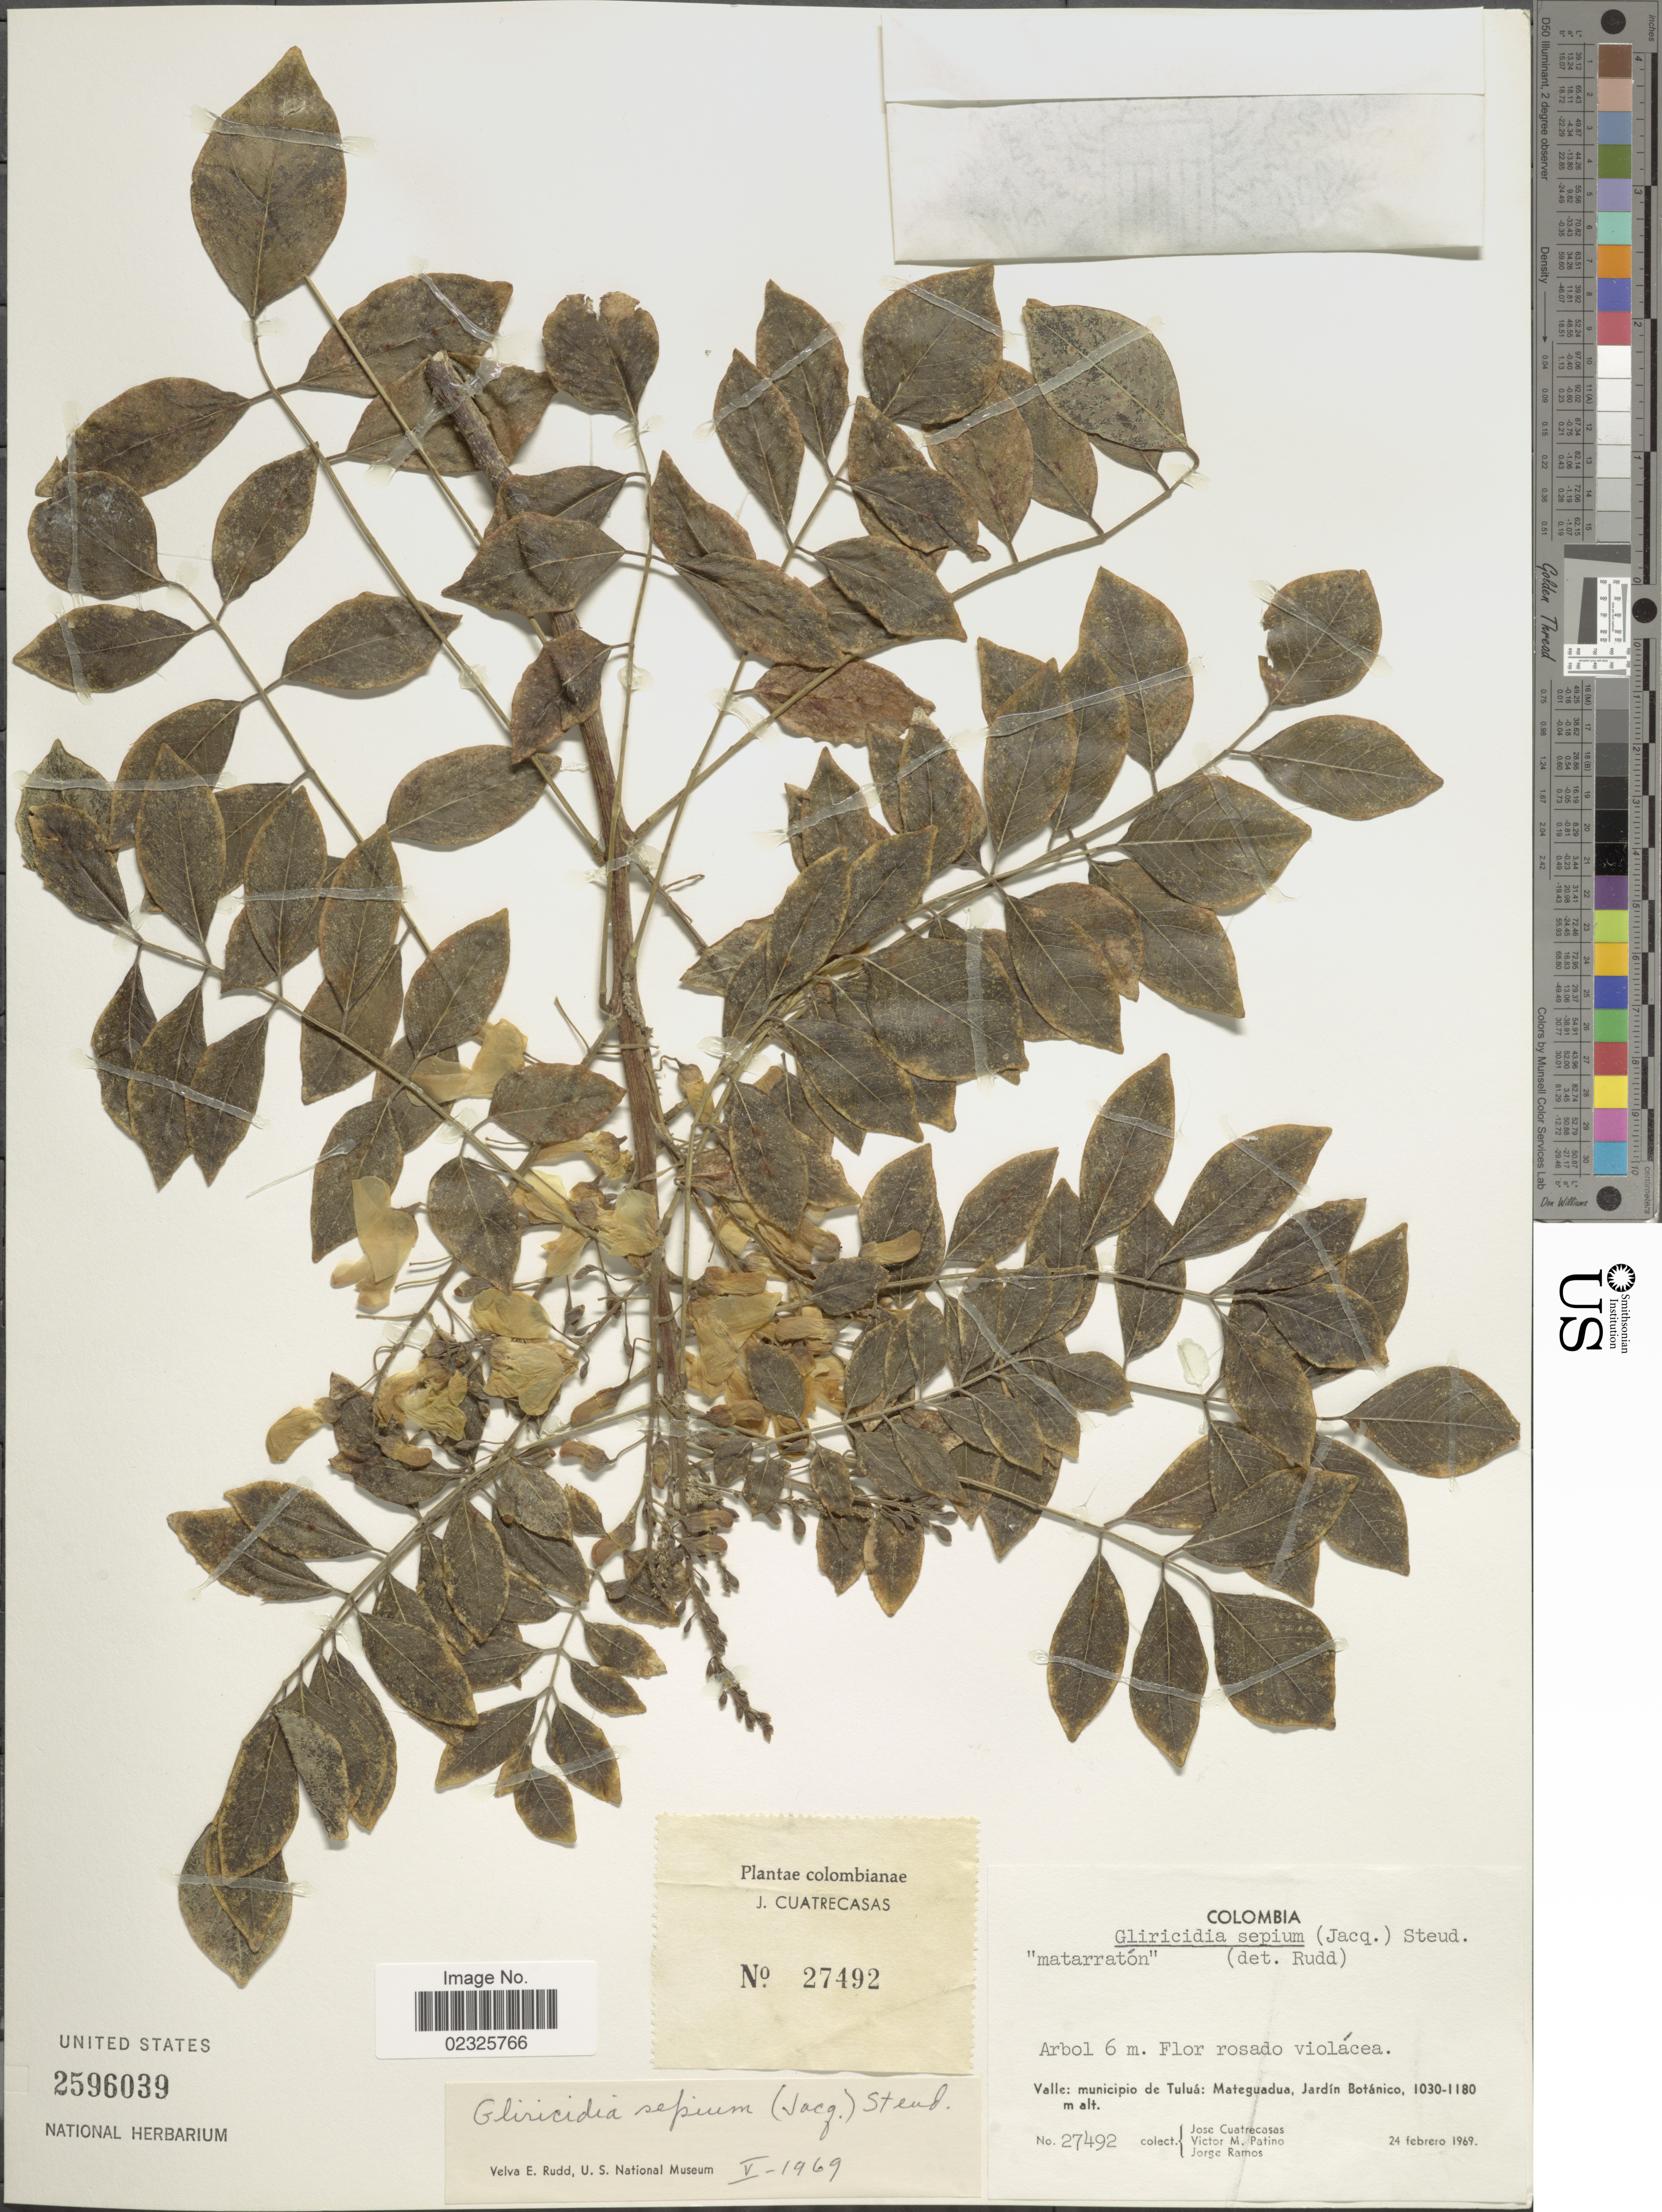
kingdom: Plantae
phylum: Tracheophyta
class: Magnoliopsida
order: Fabales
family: Fabaceae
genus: Gliricidia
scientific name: Gliricidia sepium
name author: (Jacq.) Kunth ex Walp.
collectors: J. Cuatrecasas, V. M. Patiño & J. Ramos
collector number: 27492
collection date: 1969-02-24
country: Colombia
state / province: Valle del Cauca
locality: Valle: municipio de Tulua: Mateguadua, Jardin Botanico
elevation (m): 1030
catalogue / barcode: US 2596039